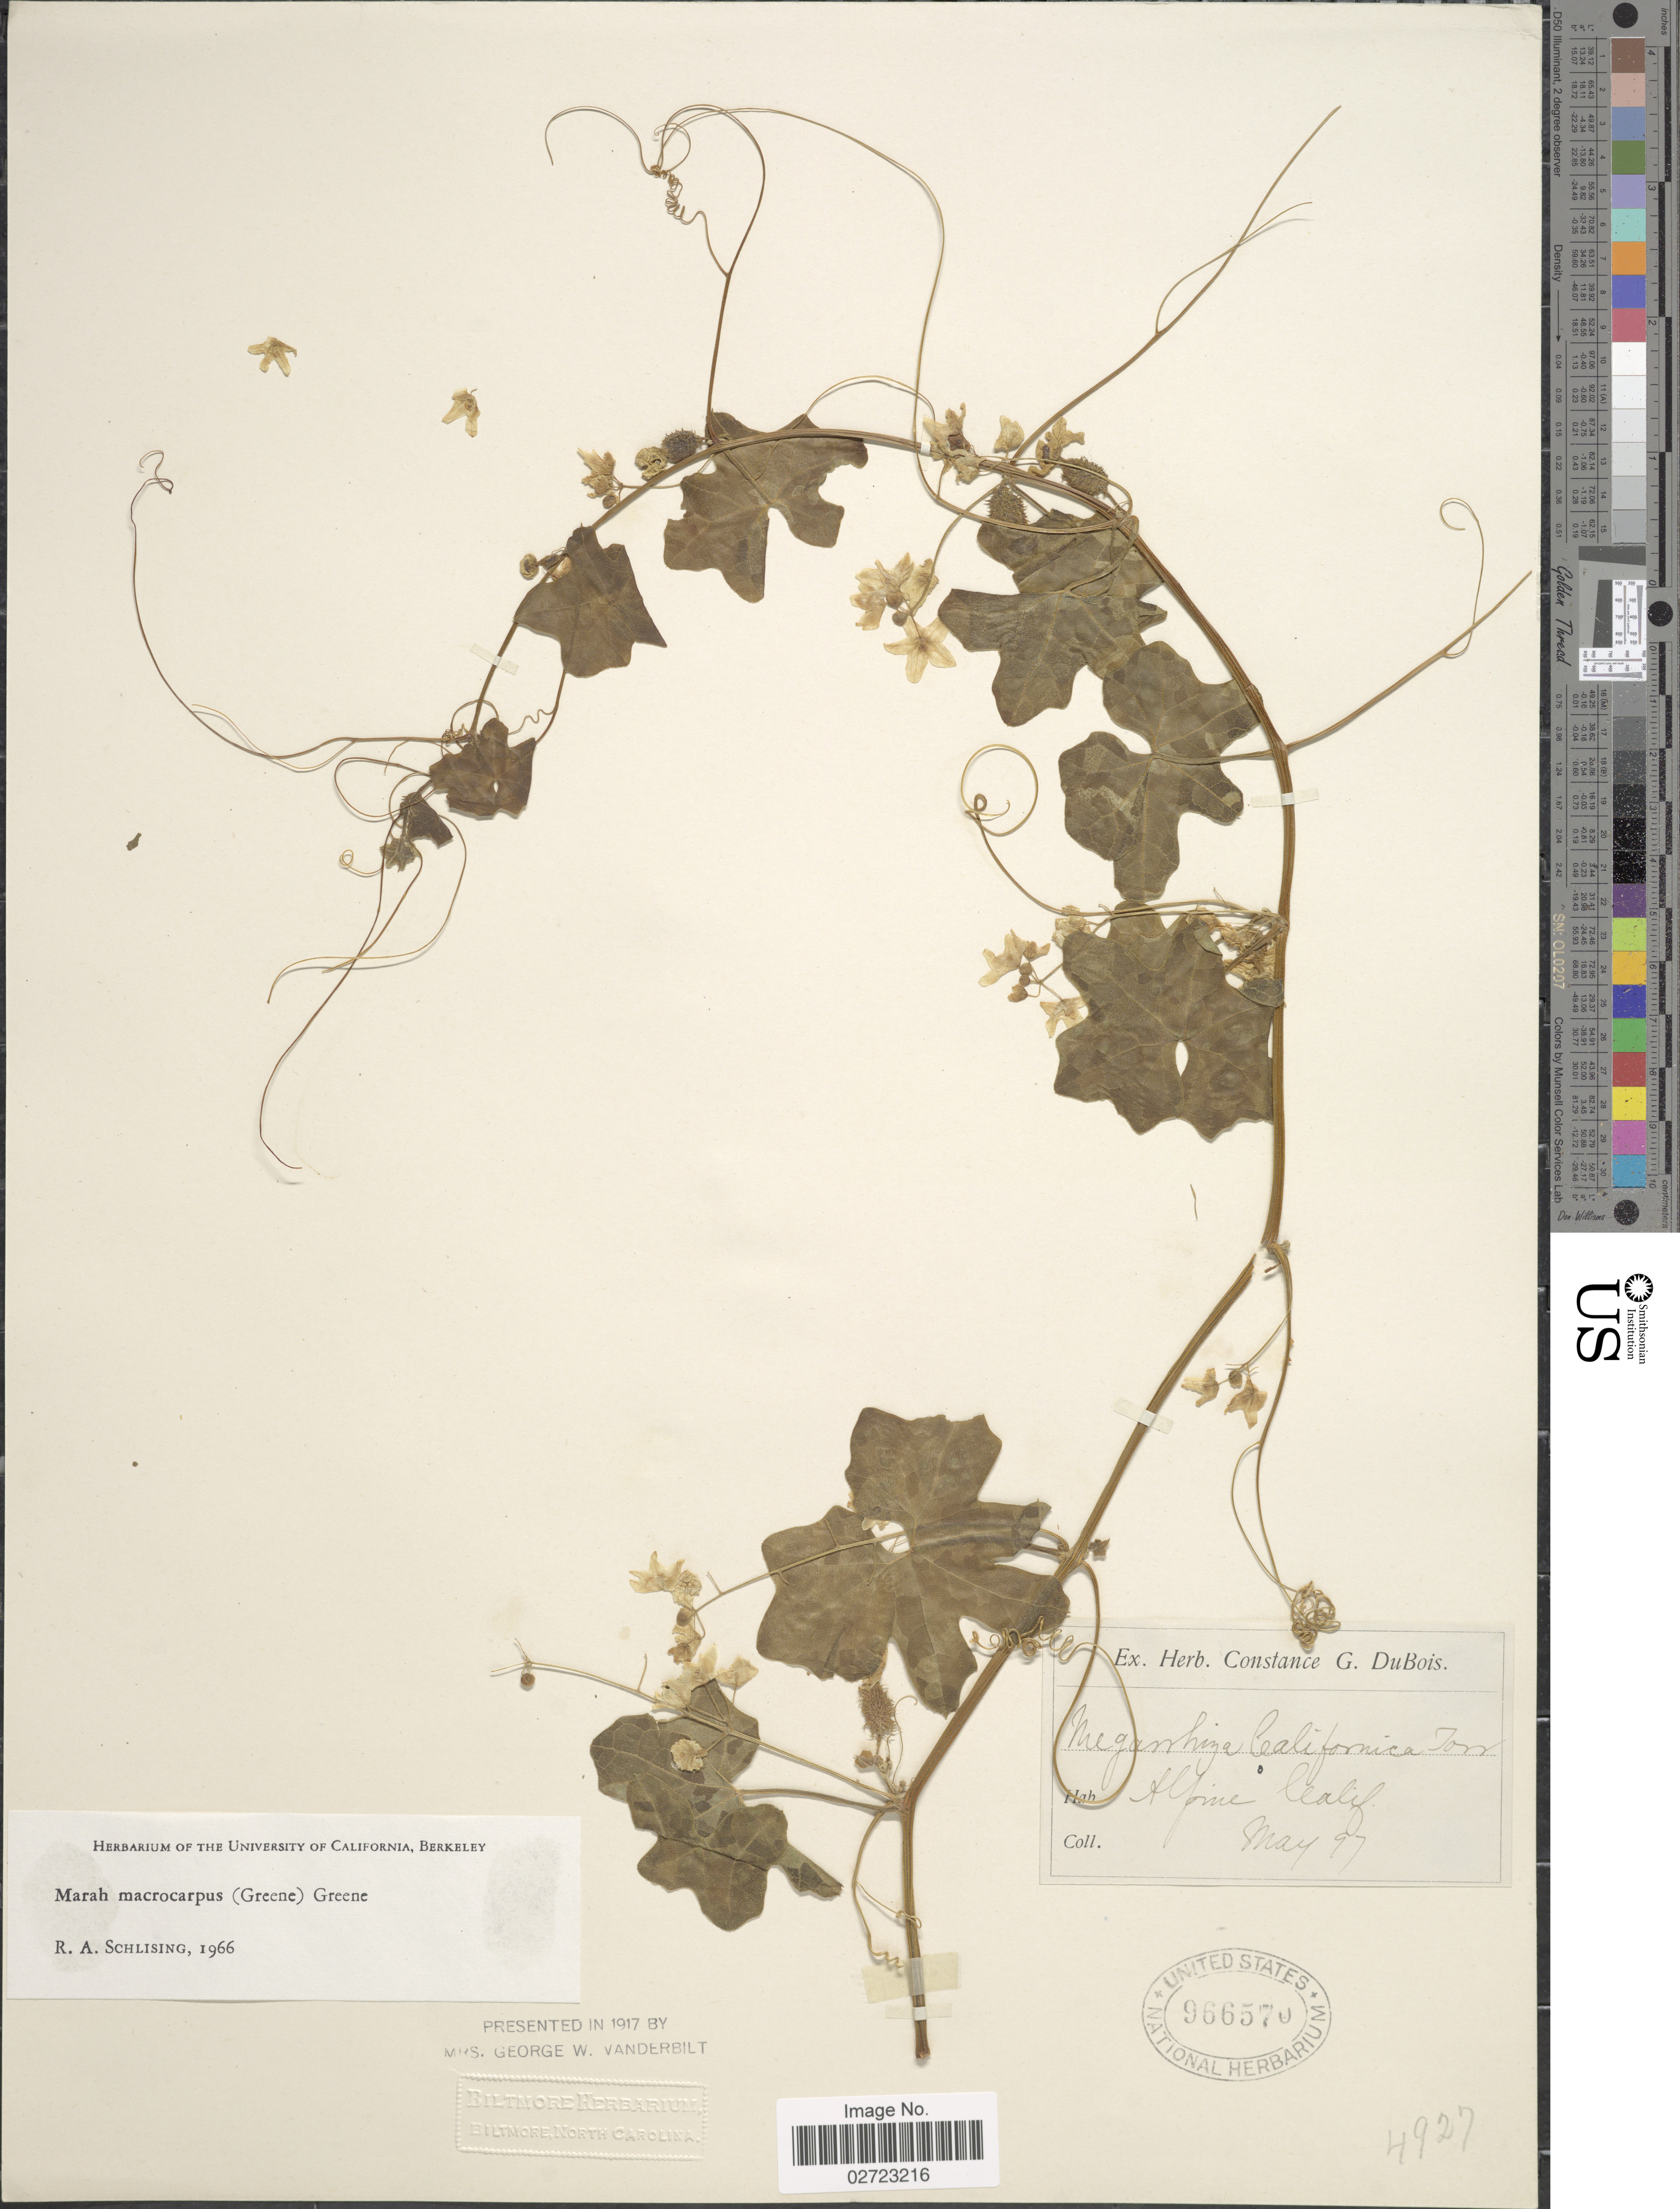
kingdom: Plantae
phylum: Tracheophyta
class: Magnoliopsida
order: Cucurbitales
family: Cucurbitaceae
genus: Marah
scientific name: Marah macrocarpa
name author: (Greene) Greene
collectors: ex herb. Constance G. DuBois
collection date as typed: Transcribed d/m/y: /5/97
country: United States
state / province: California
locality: Alpine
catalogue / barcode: US 966570